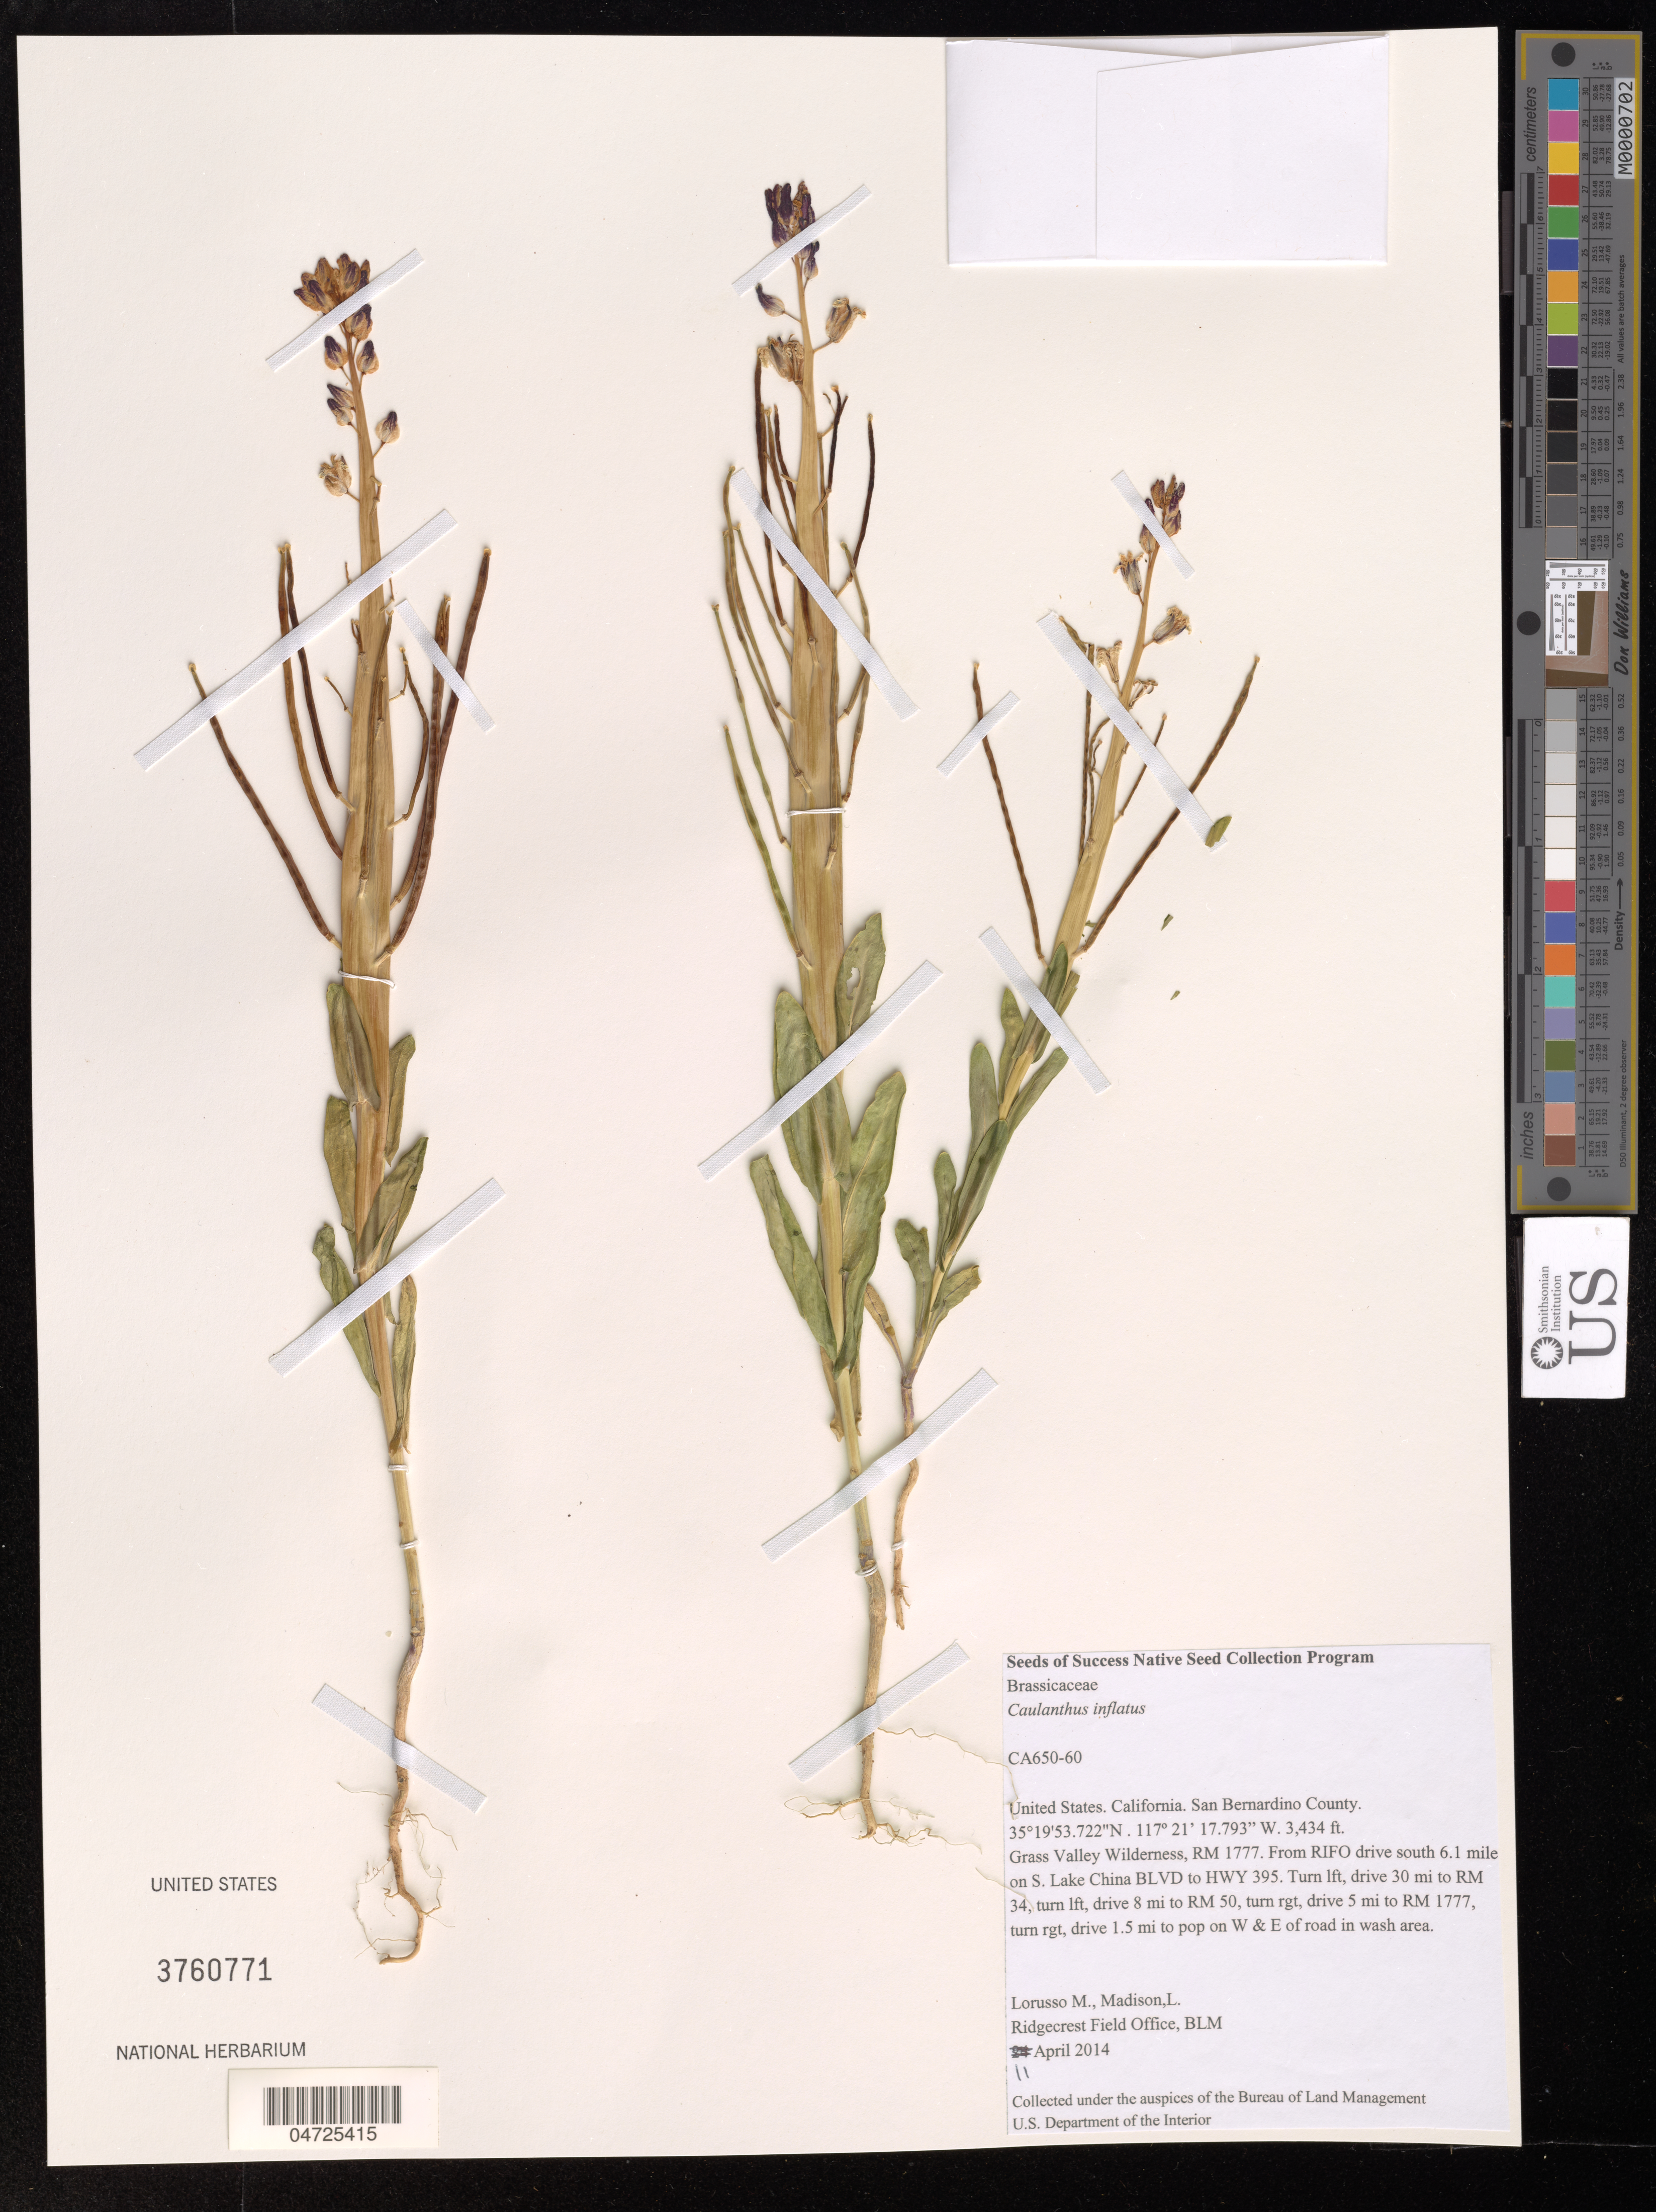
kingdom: Plantae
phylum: Tracheophyta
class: Magnoliopsida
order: Brassicales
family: Brassicaceae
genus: Caulanthus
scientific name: Caulanthus inflatus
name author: S. Watson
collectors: M. Lorusso & L. Madison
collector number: CA650-60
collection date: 2014-04-11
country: United States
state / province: California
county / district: San Bernardino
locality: San Bernardino County. Grass Valley Wilderness, RM 1777. From RIFO drive south 6.1 mile on S. Lake China BLVD to HWY 395. Turn lft, drive 30 mi to RM 34, turn lft, drive 8 mi to RM 50, turn rgt, drive 5 mi to RM 1777, turn rgt, drive 1.5 mi to pop on W & E of road in wash area.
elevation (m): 1047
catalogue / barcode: US 3760771